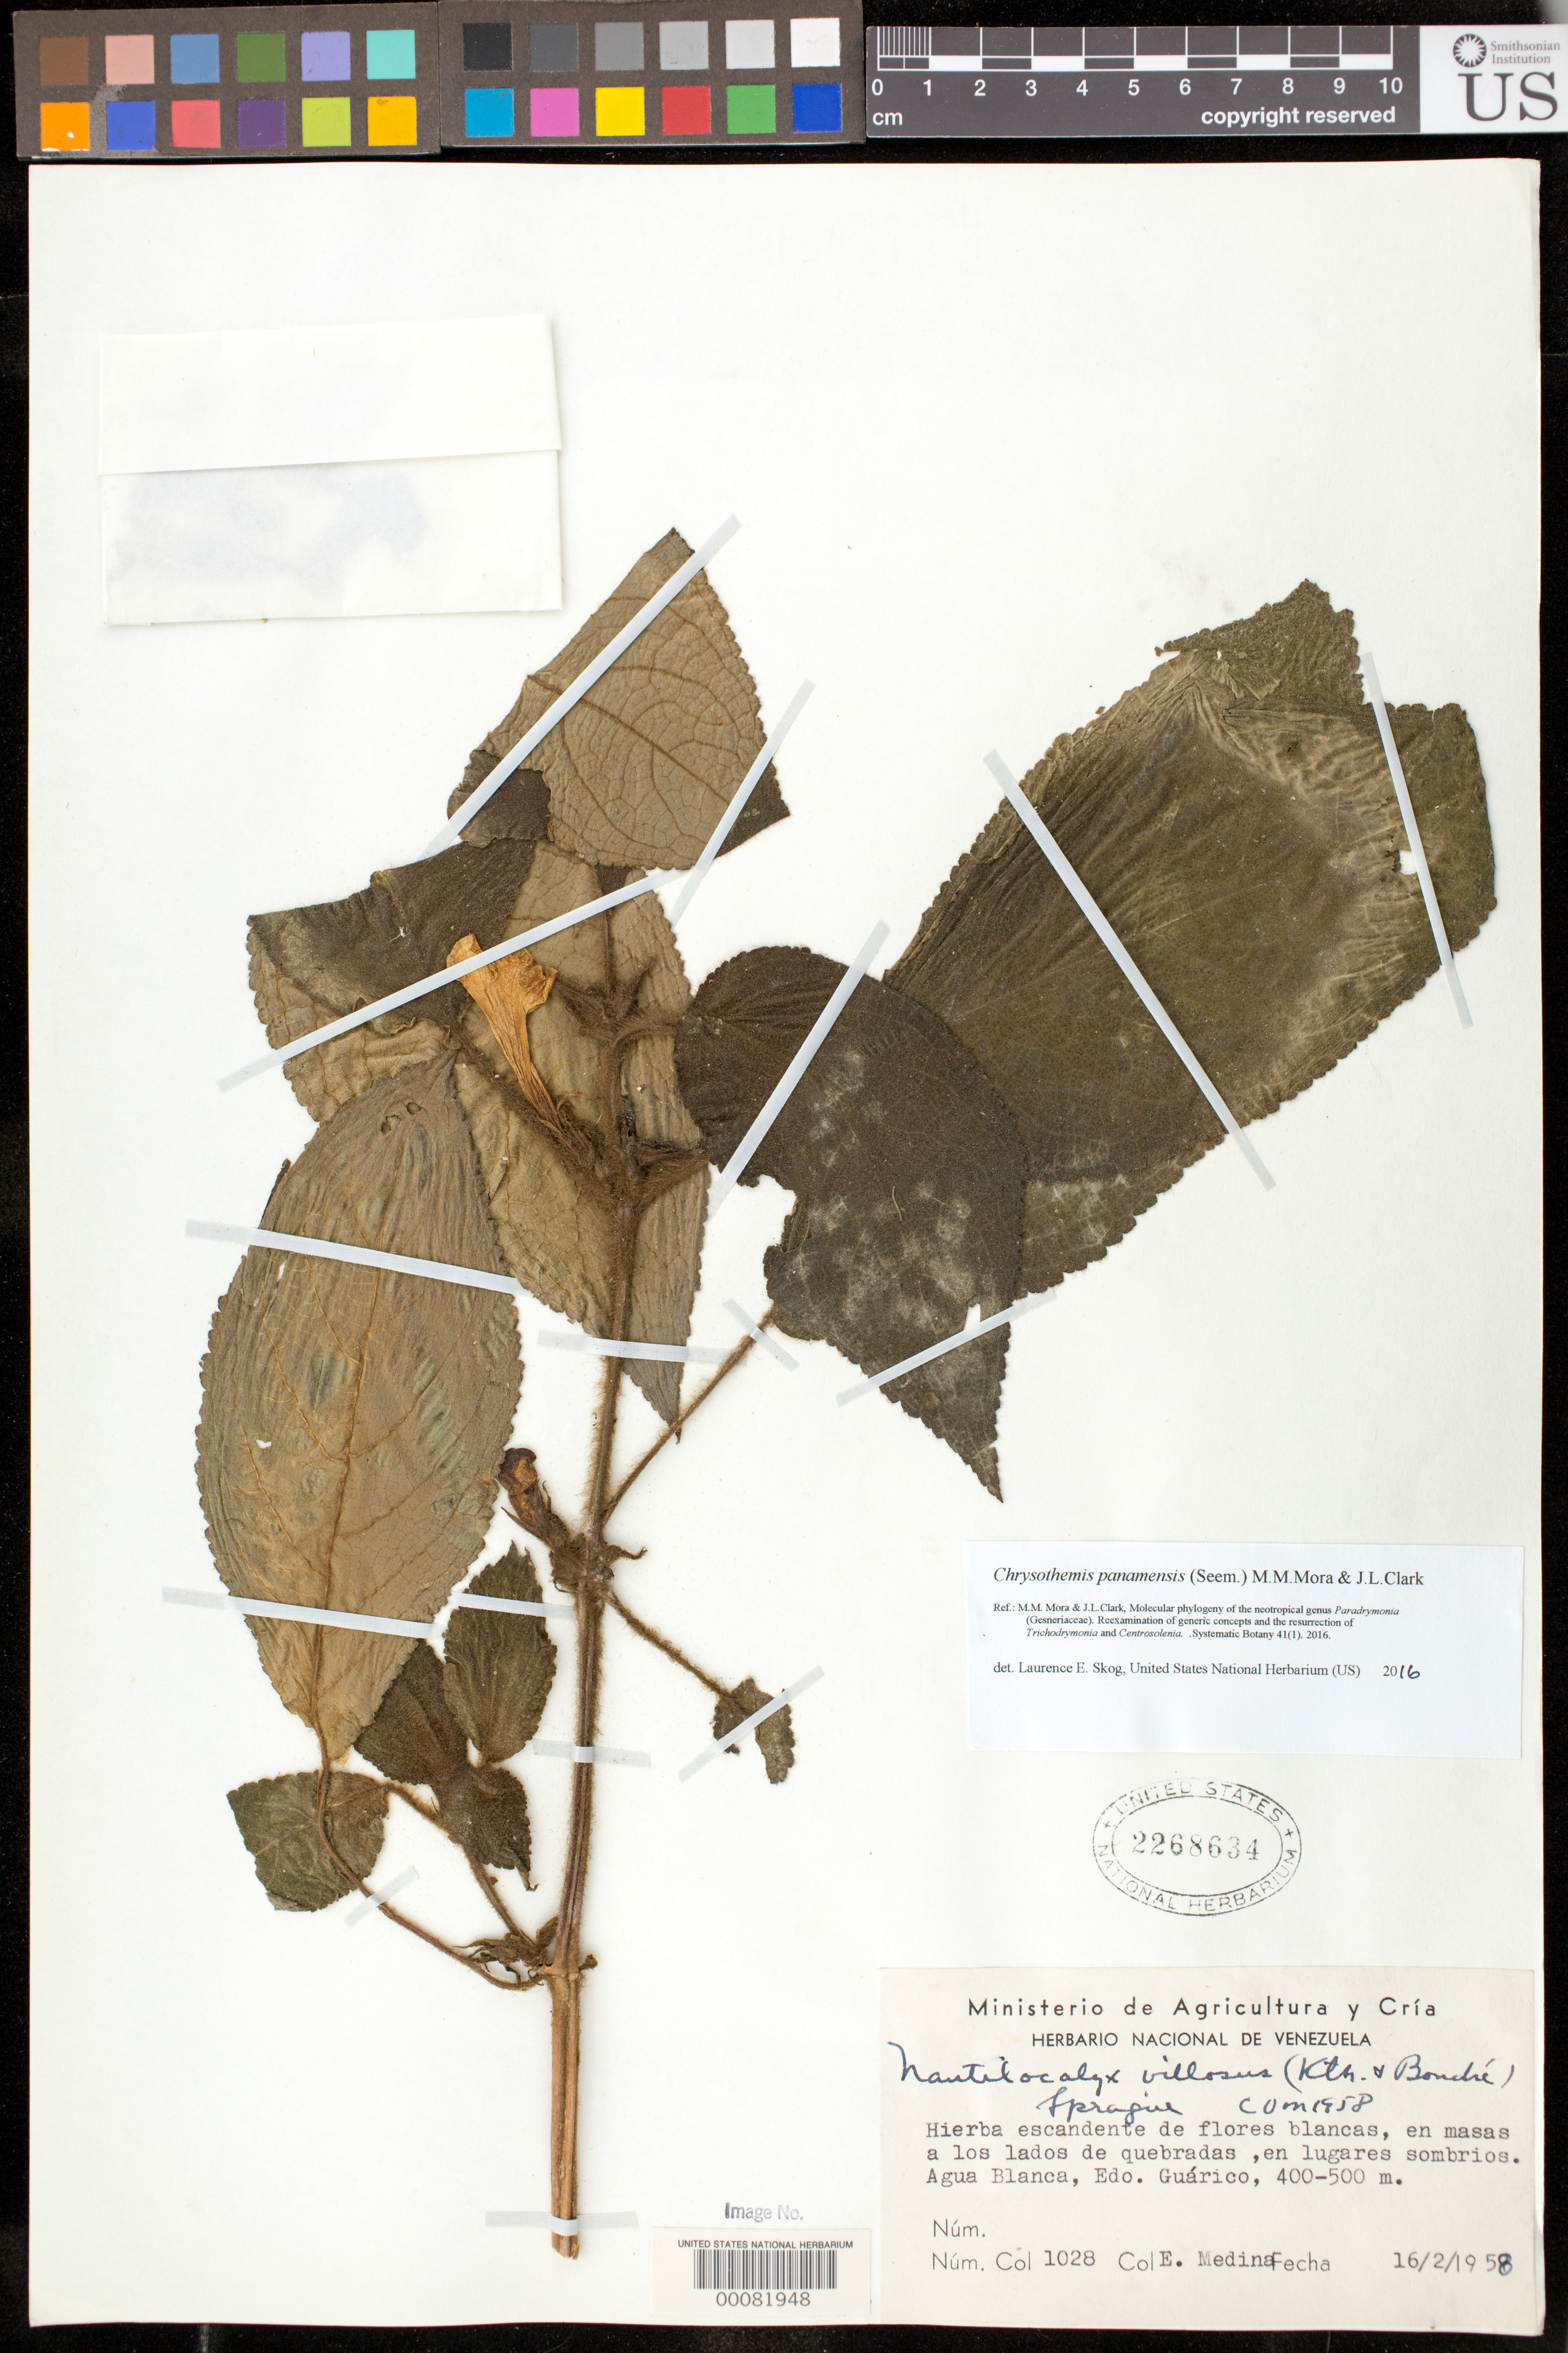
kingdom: Plantae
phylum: Tracheophyta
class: Magnoliopsida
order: Lamiales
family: Gesneriaceae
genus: Chrysothemis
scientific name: Chrysothemis panamensis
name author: (Seem.) M.M. Mora & J.L. Clark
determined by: Skog, Laurence E.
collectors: E. Medina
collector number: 1028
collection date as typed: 16 Feb 1958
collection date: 1958-02-16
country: Venezuela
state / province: Guárico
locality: Agua Blanca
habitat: Crowded on sides of quebrada, in shady places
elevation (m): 400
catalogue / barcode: US 2268634